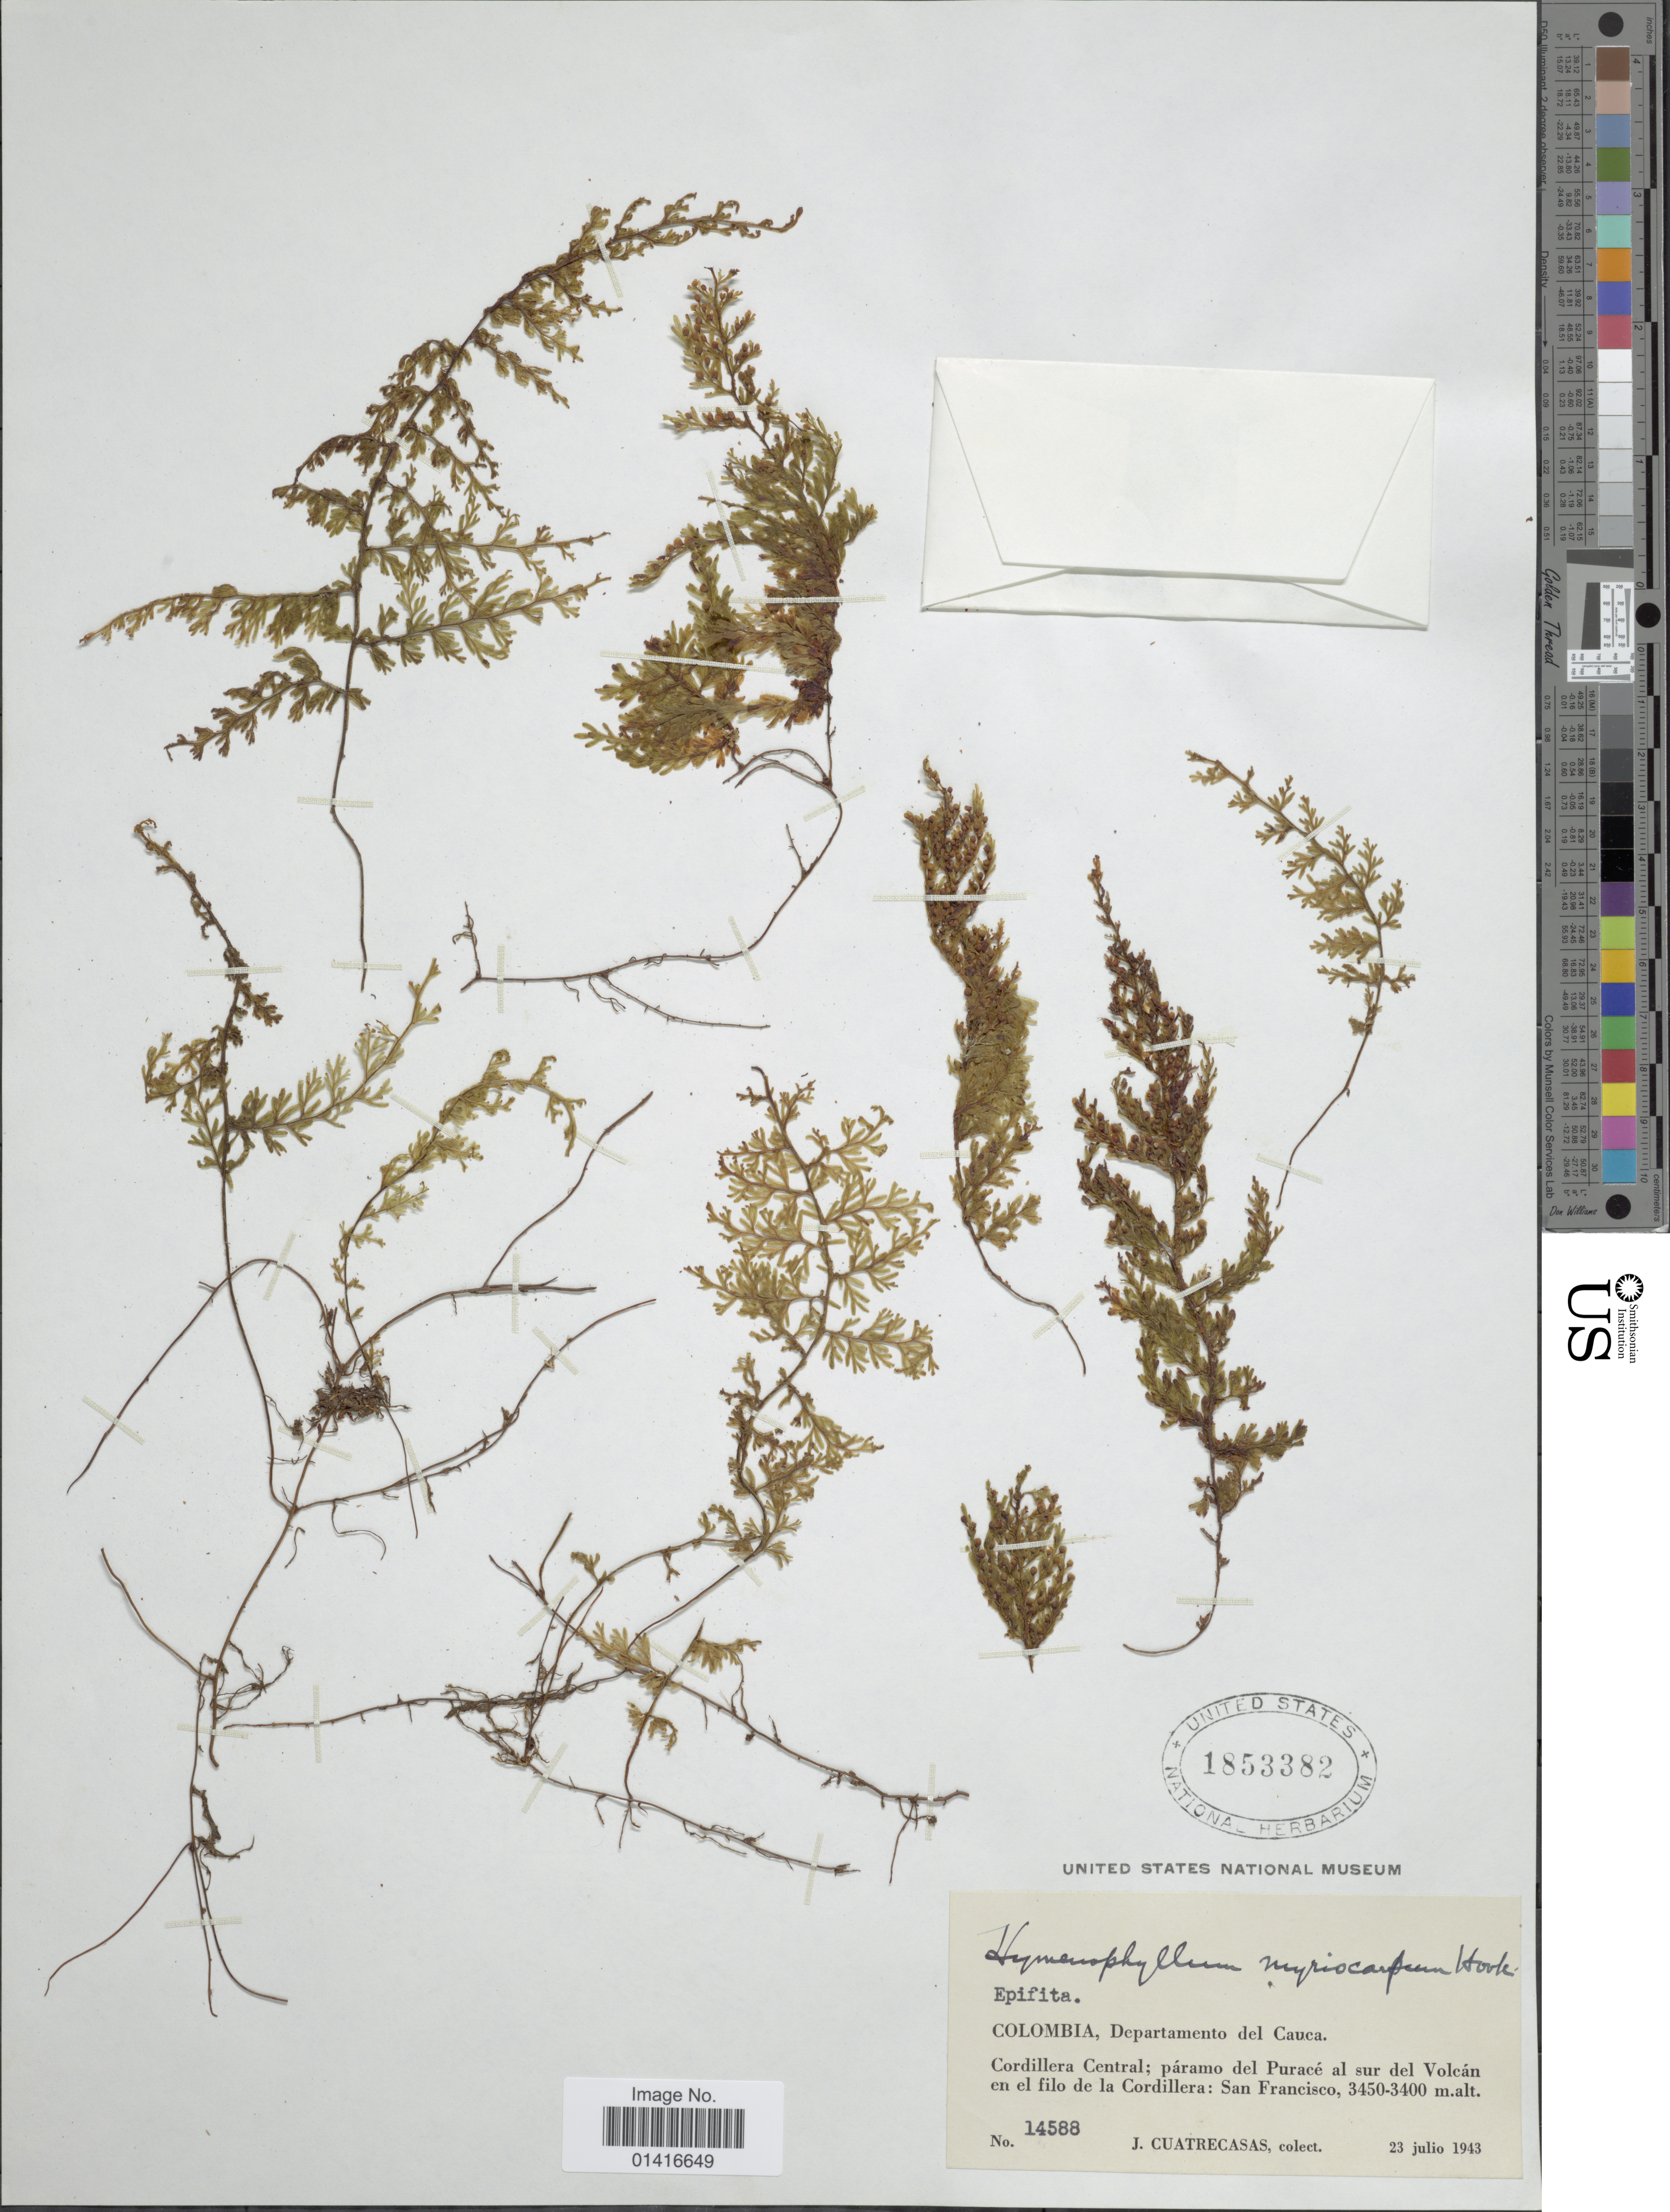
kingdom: Plantae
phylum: Tracheophyta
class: Polypodiopsida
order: Hymenophyllales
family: Hymenophyllaceae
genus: Hymenophyllum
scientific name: Hymenophyllum myriocarpum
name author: Hook.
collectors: J. Cuatrecasas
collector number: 14588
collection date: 1943-07-23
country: Colombia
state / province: Cauca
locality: Cordillera Central; páramo del Puracé al sur del Volcán en el filo de la Cordillera: San Francisco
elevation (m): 3400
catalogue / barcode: US 1853282